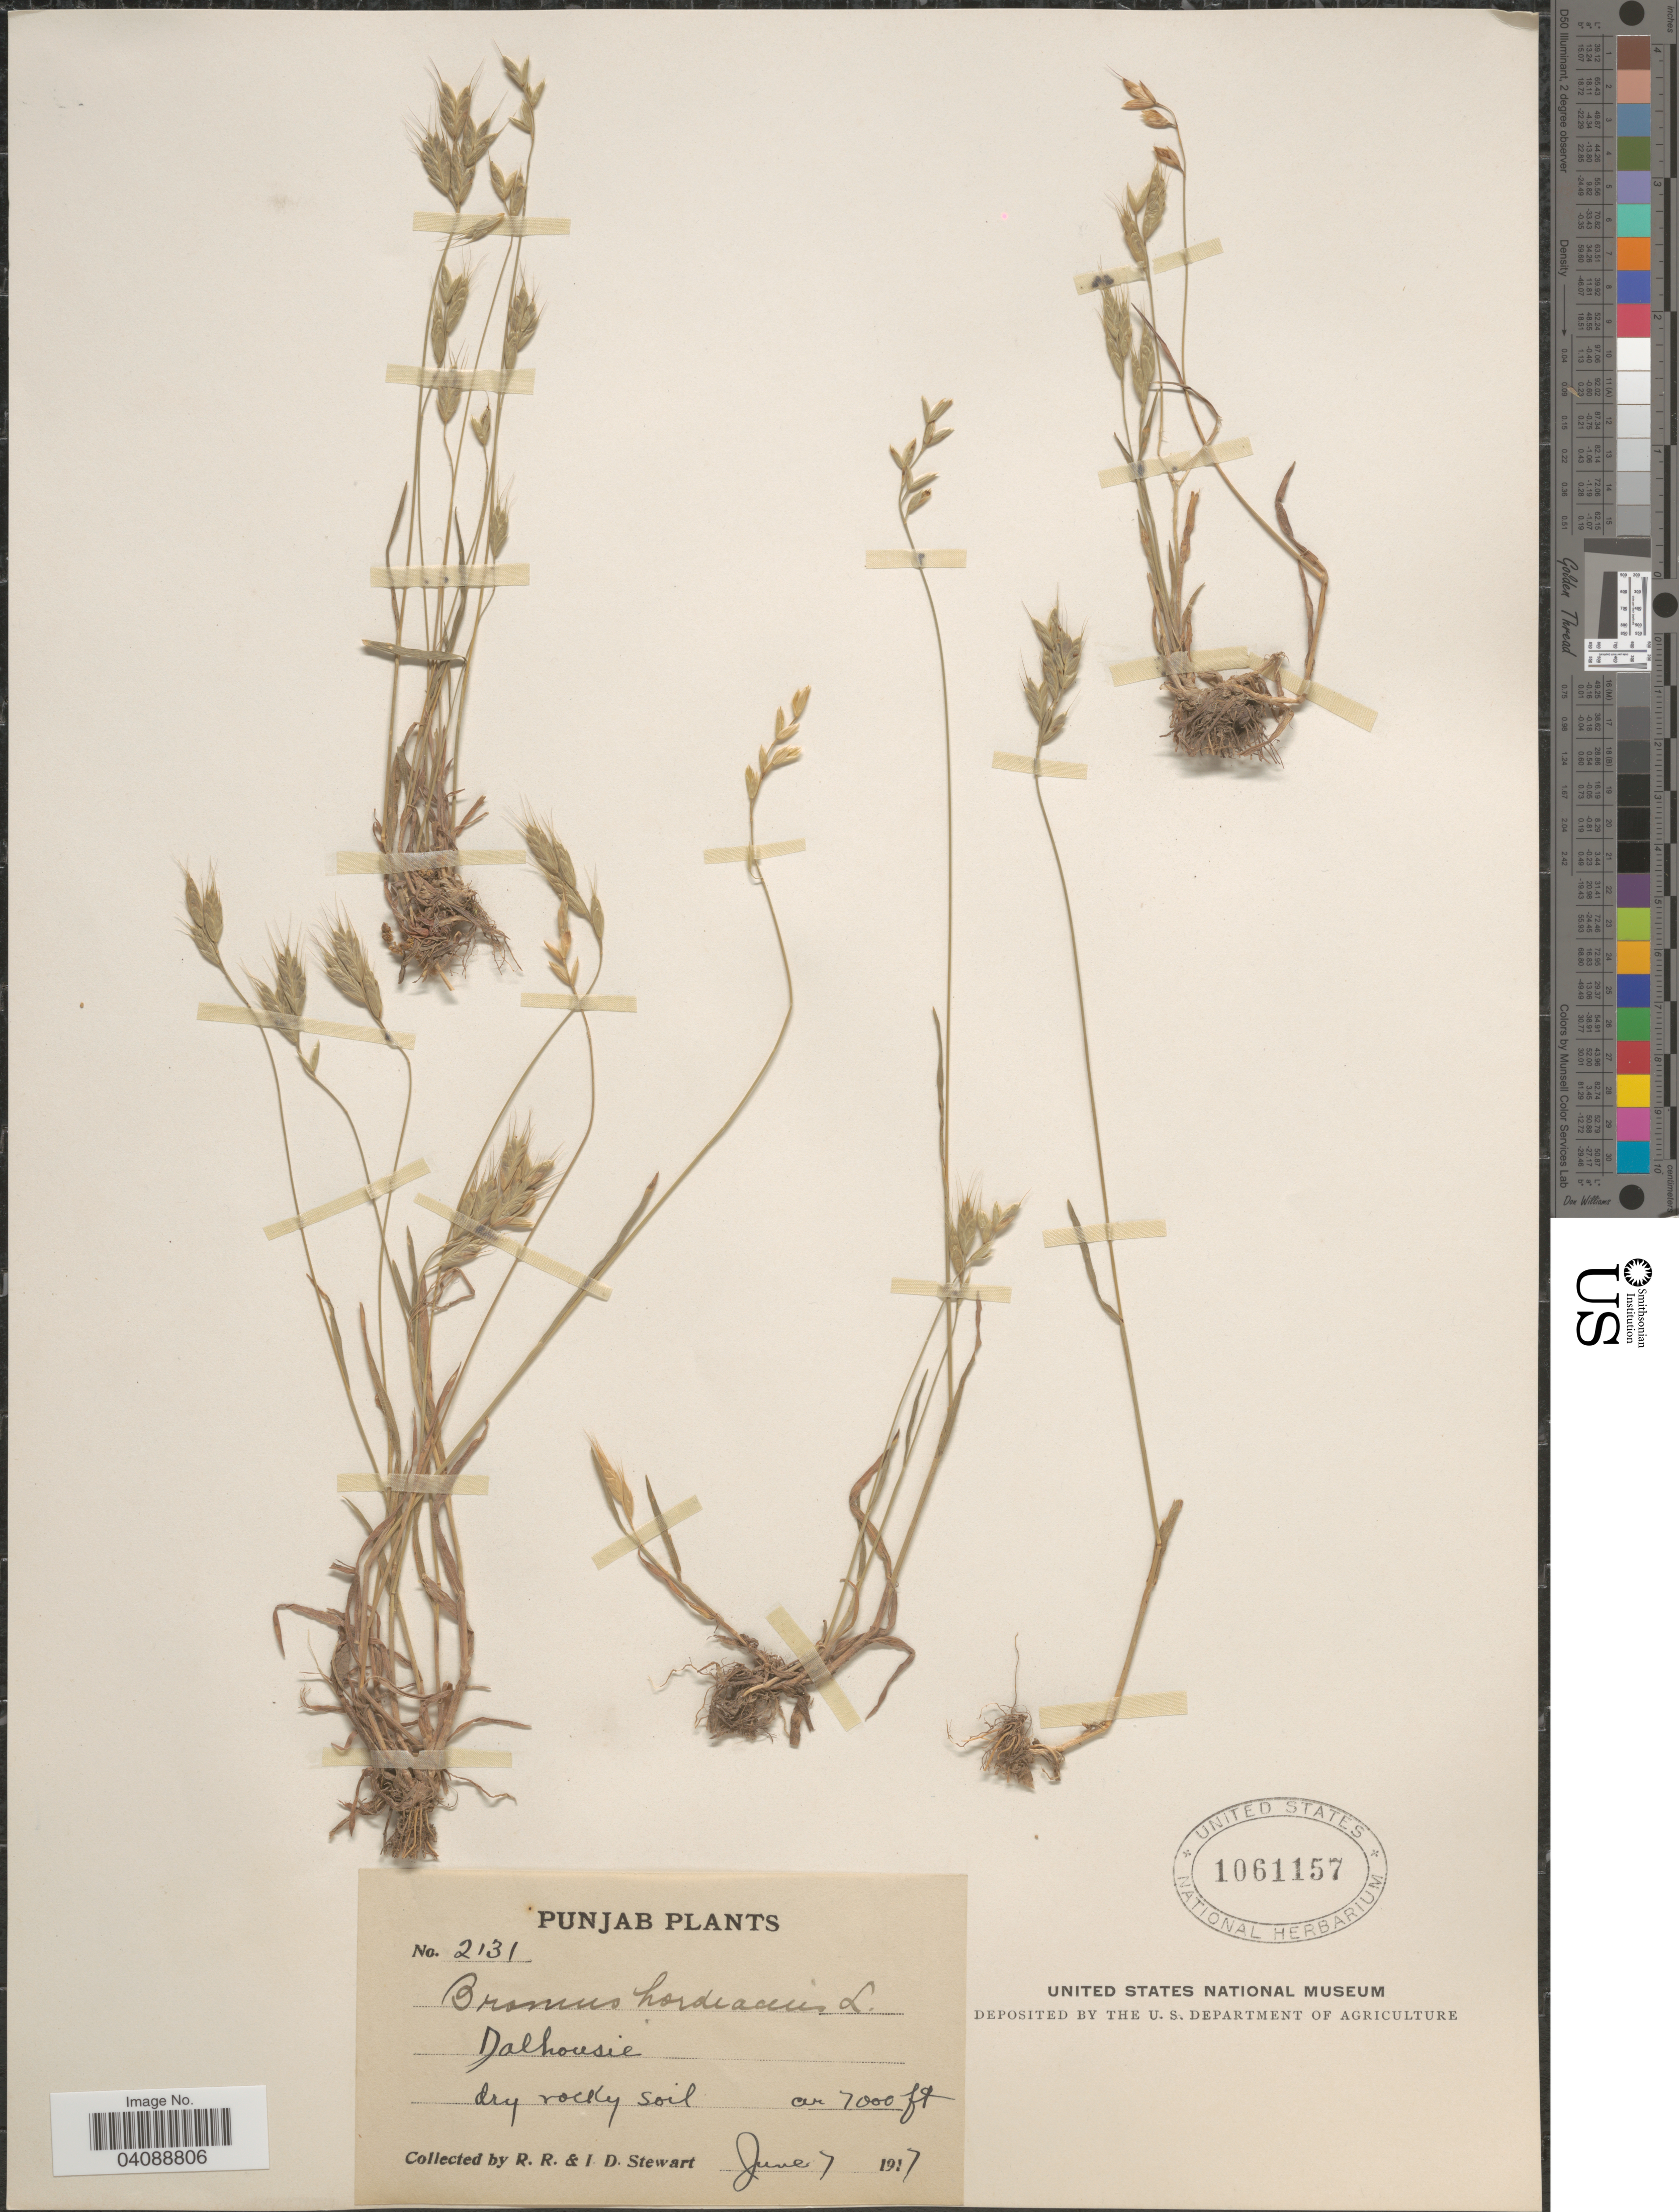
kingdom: Plantae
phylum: Tracheophyta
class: Liliopsida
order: Poales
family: Poaceae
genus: Bromus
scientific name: Bromus hordeaceus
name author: L.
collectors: R. Stewart & I. Stewart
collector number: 2131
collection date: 1917-06-07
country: India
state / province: Punjab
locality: Dalhousie.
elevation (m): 2134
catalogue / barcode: US 1061157